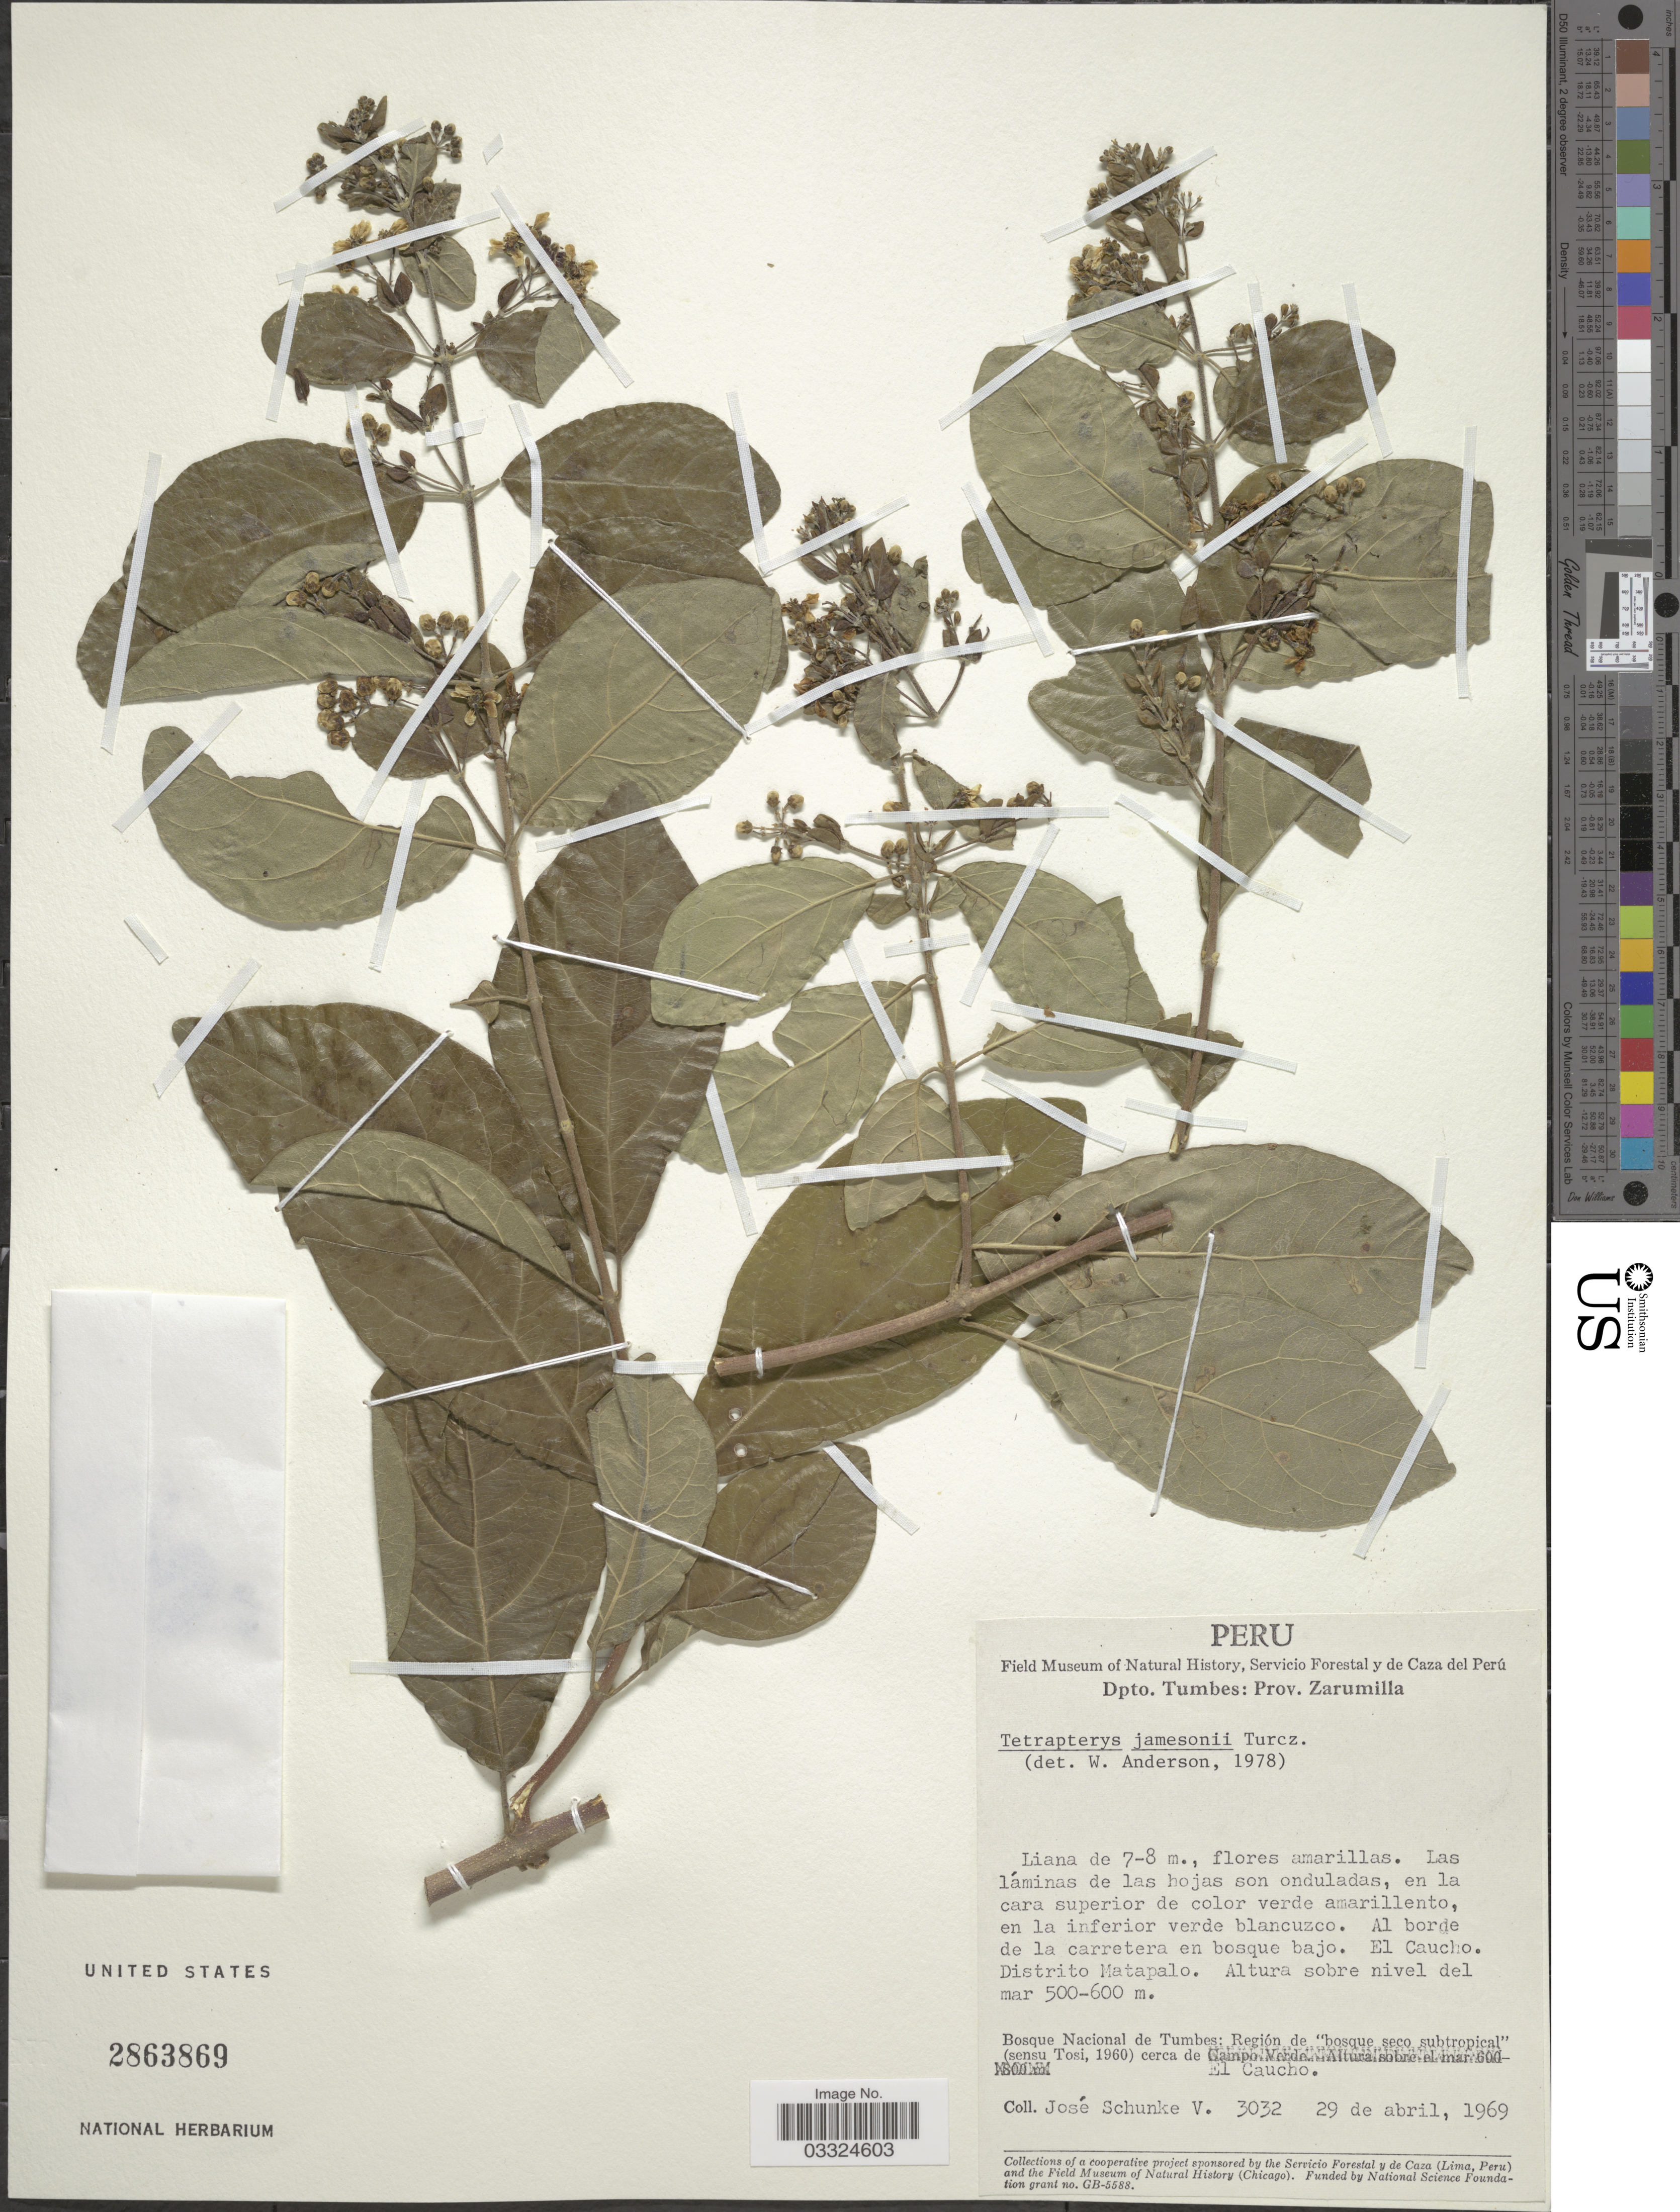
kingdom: Plantae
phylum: Tracheophyta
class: Magnoliopsida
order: Malpighiales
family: Malpighiaceae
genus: Tetrapterys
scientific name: Tetrapterys jamesonii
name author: Turcz.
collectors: J. Schunke Vigo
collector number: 3032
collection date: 1969-04-29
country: Peru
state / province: Tumbes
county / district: Zarumilla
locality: Dpto. Tumbes: Prov. Zarumilla. El Caucho. Distrito Matapalo. Bosque Nacional de Tumbes: Región de "bosque seco subtropical" (sensu Tosi, 1960) cerca El Caucho.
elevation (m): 500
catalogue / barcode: US 2863869